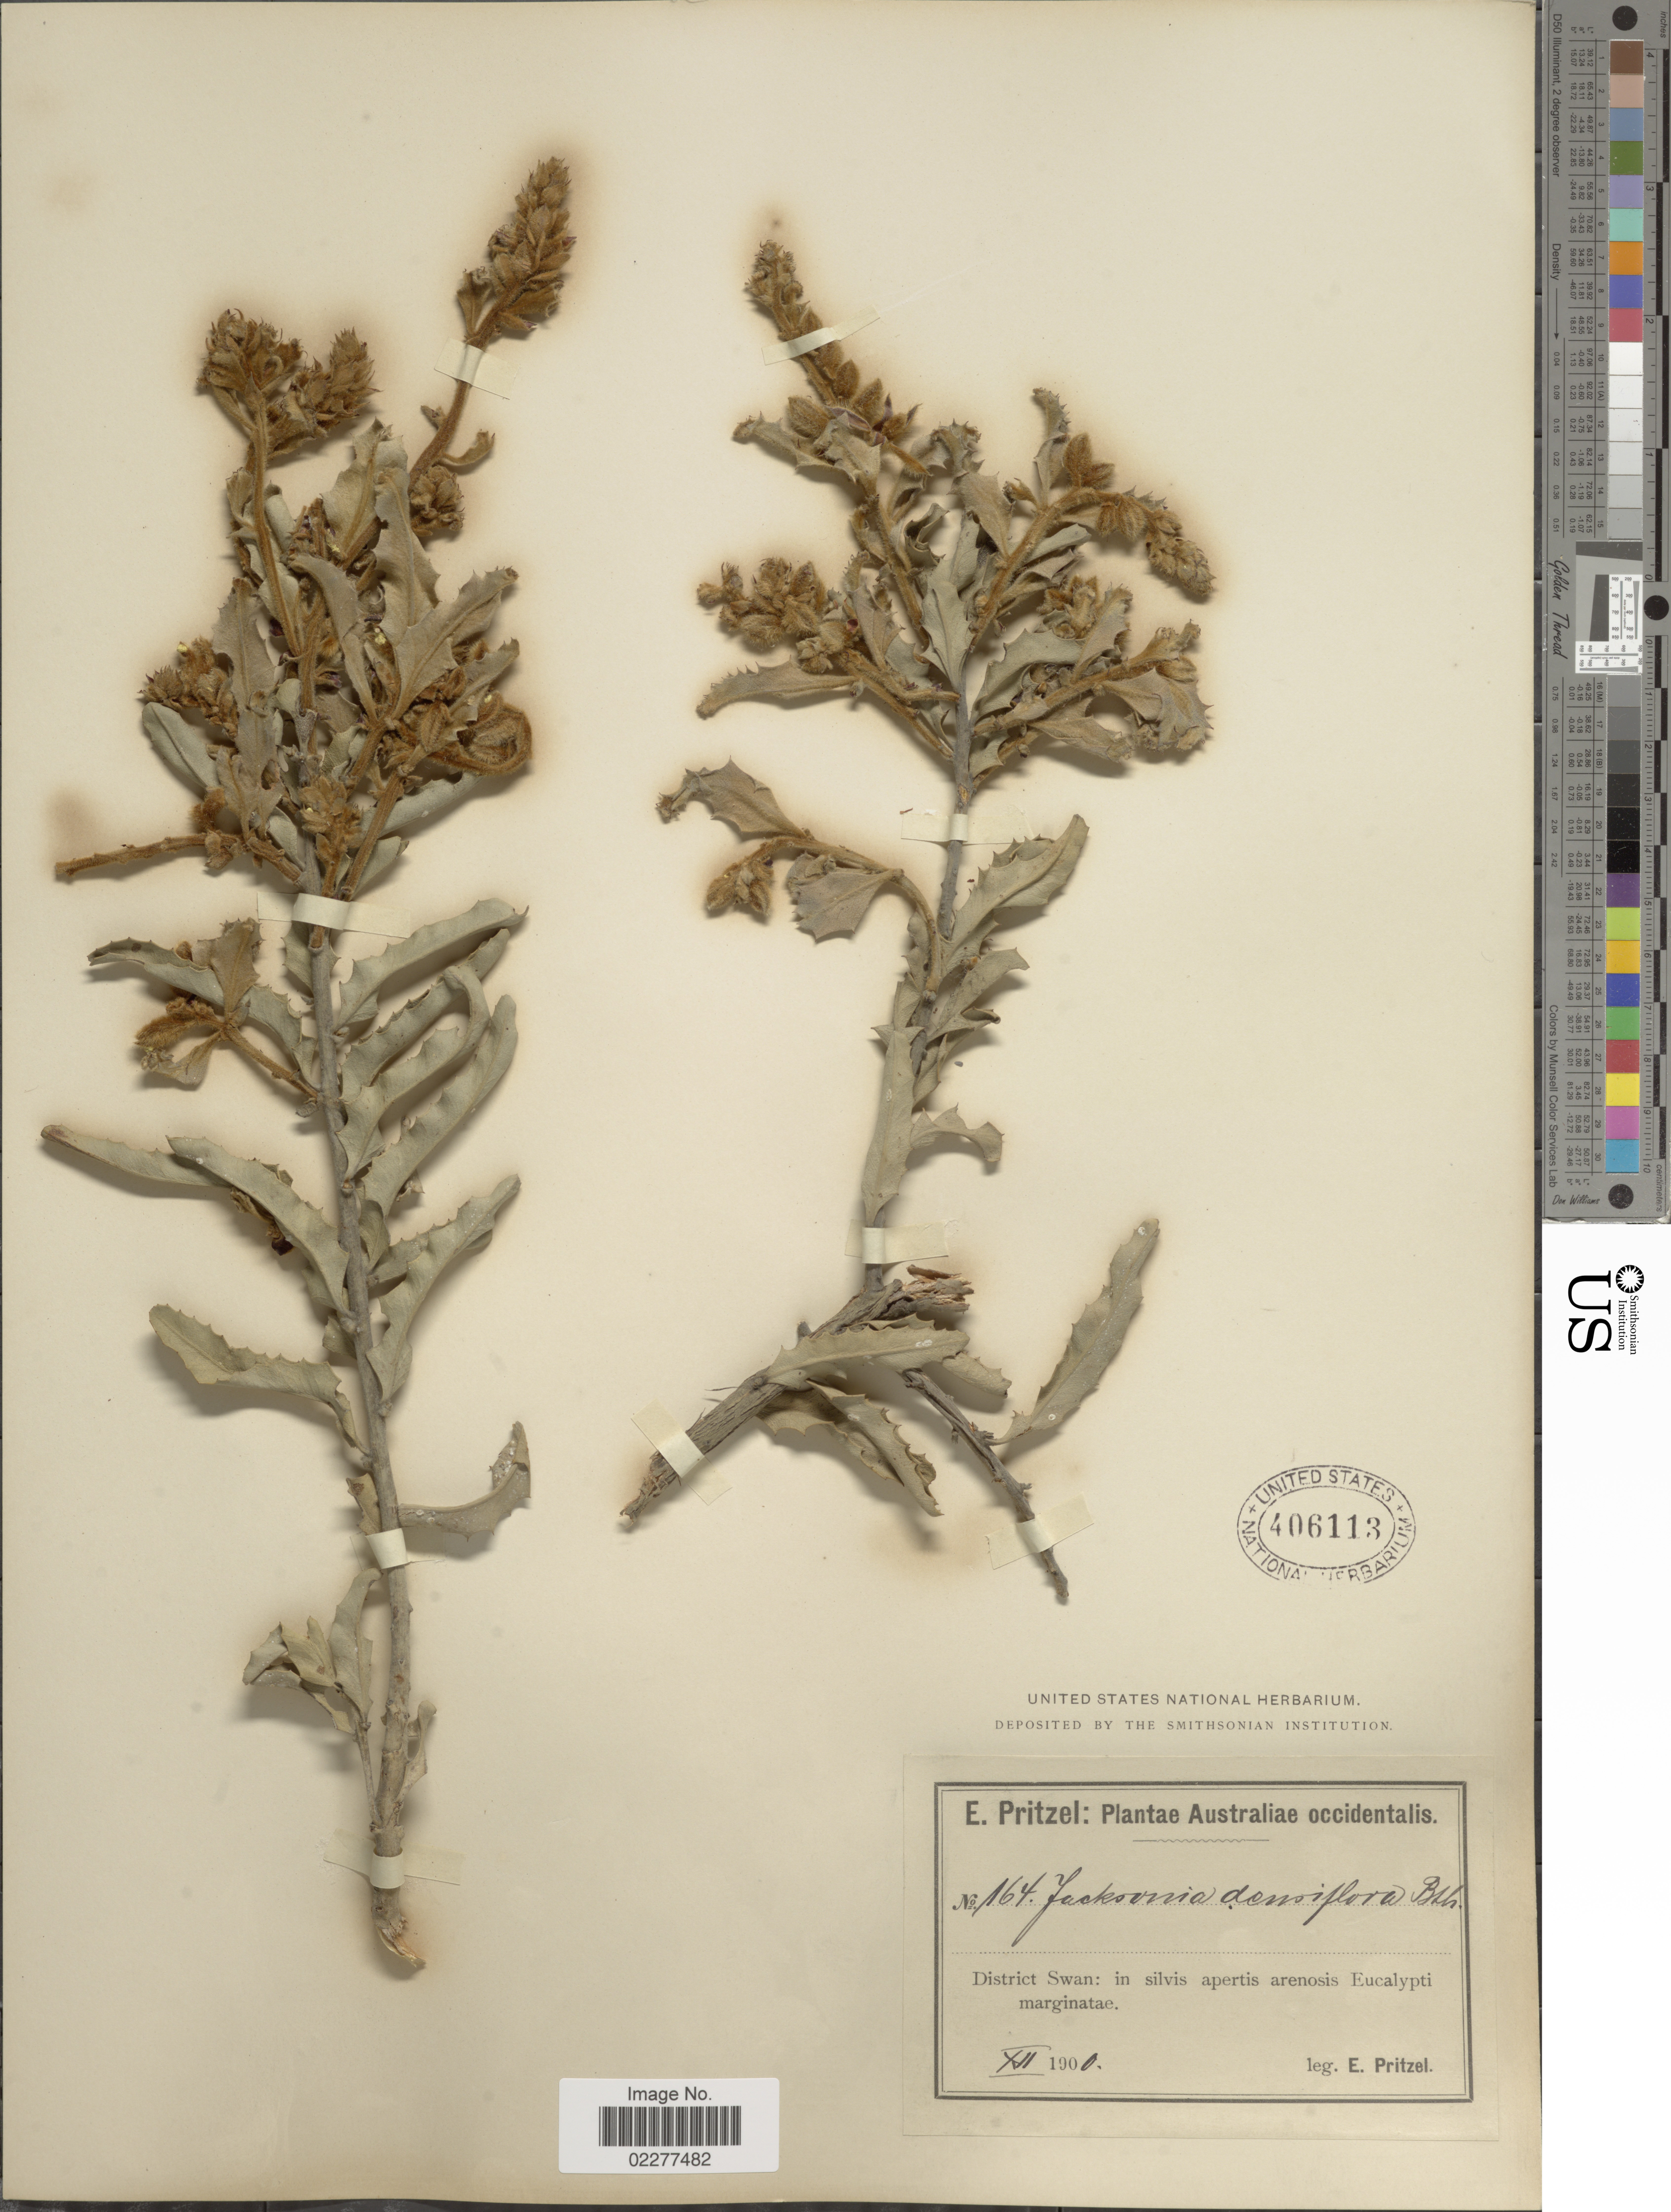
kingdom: Plantae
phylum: Tracheophyta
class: Magnoliopsida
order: Fabales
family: Fabaceae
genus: Jacksonia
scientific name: Jacksonia densiflora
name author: Benth.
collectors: E. G. Pritzel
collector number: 164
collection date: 1900-12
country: Australia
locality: Australiae ocidentalis, District Swan: in silvis apertis arenosis Eucalypti marginatae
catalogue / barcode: US 406113